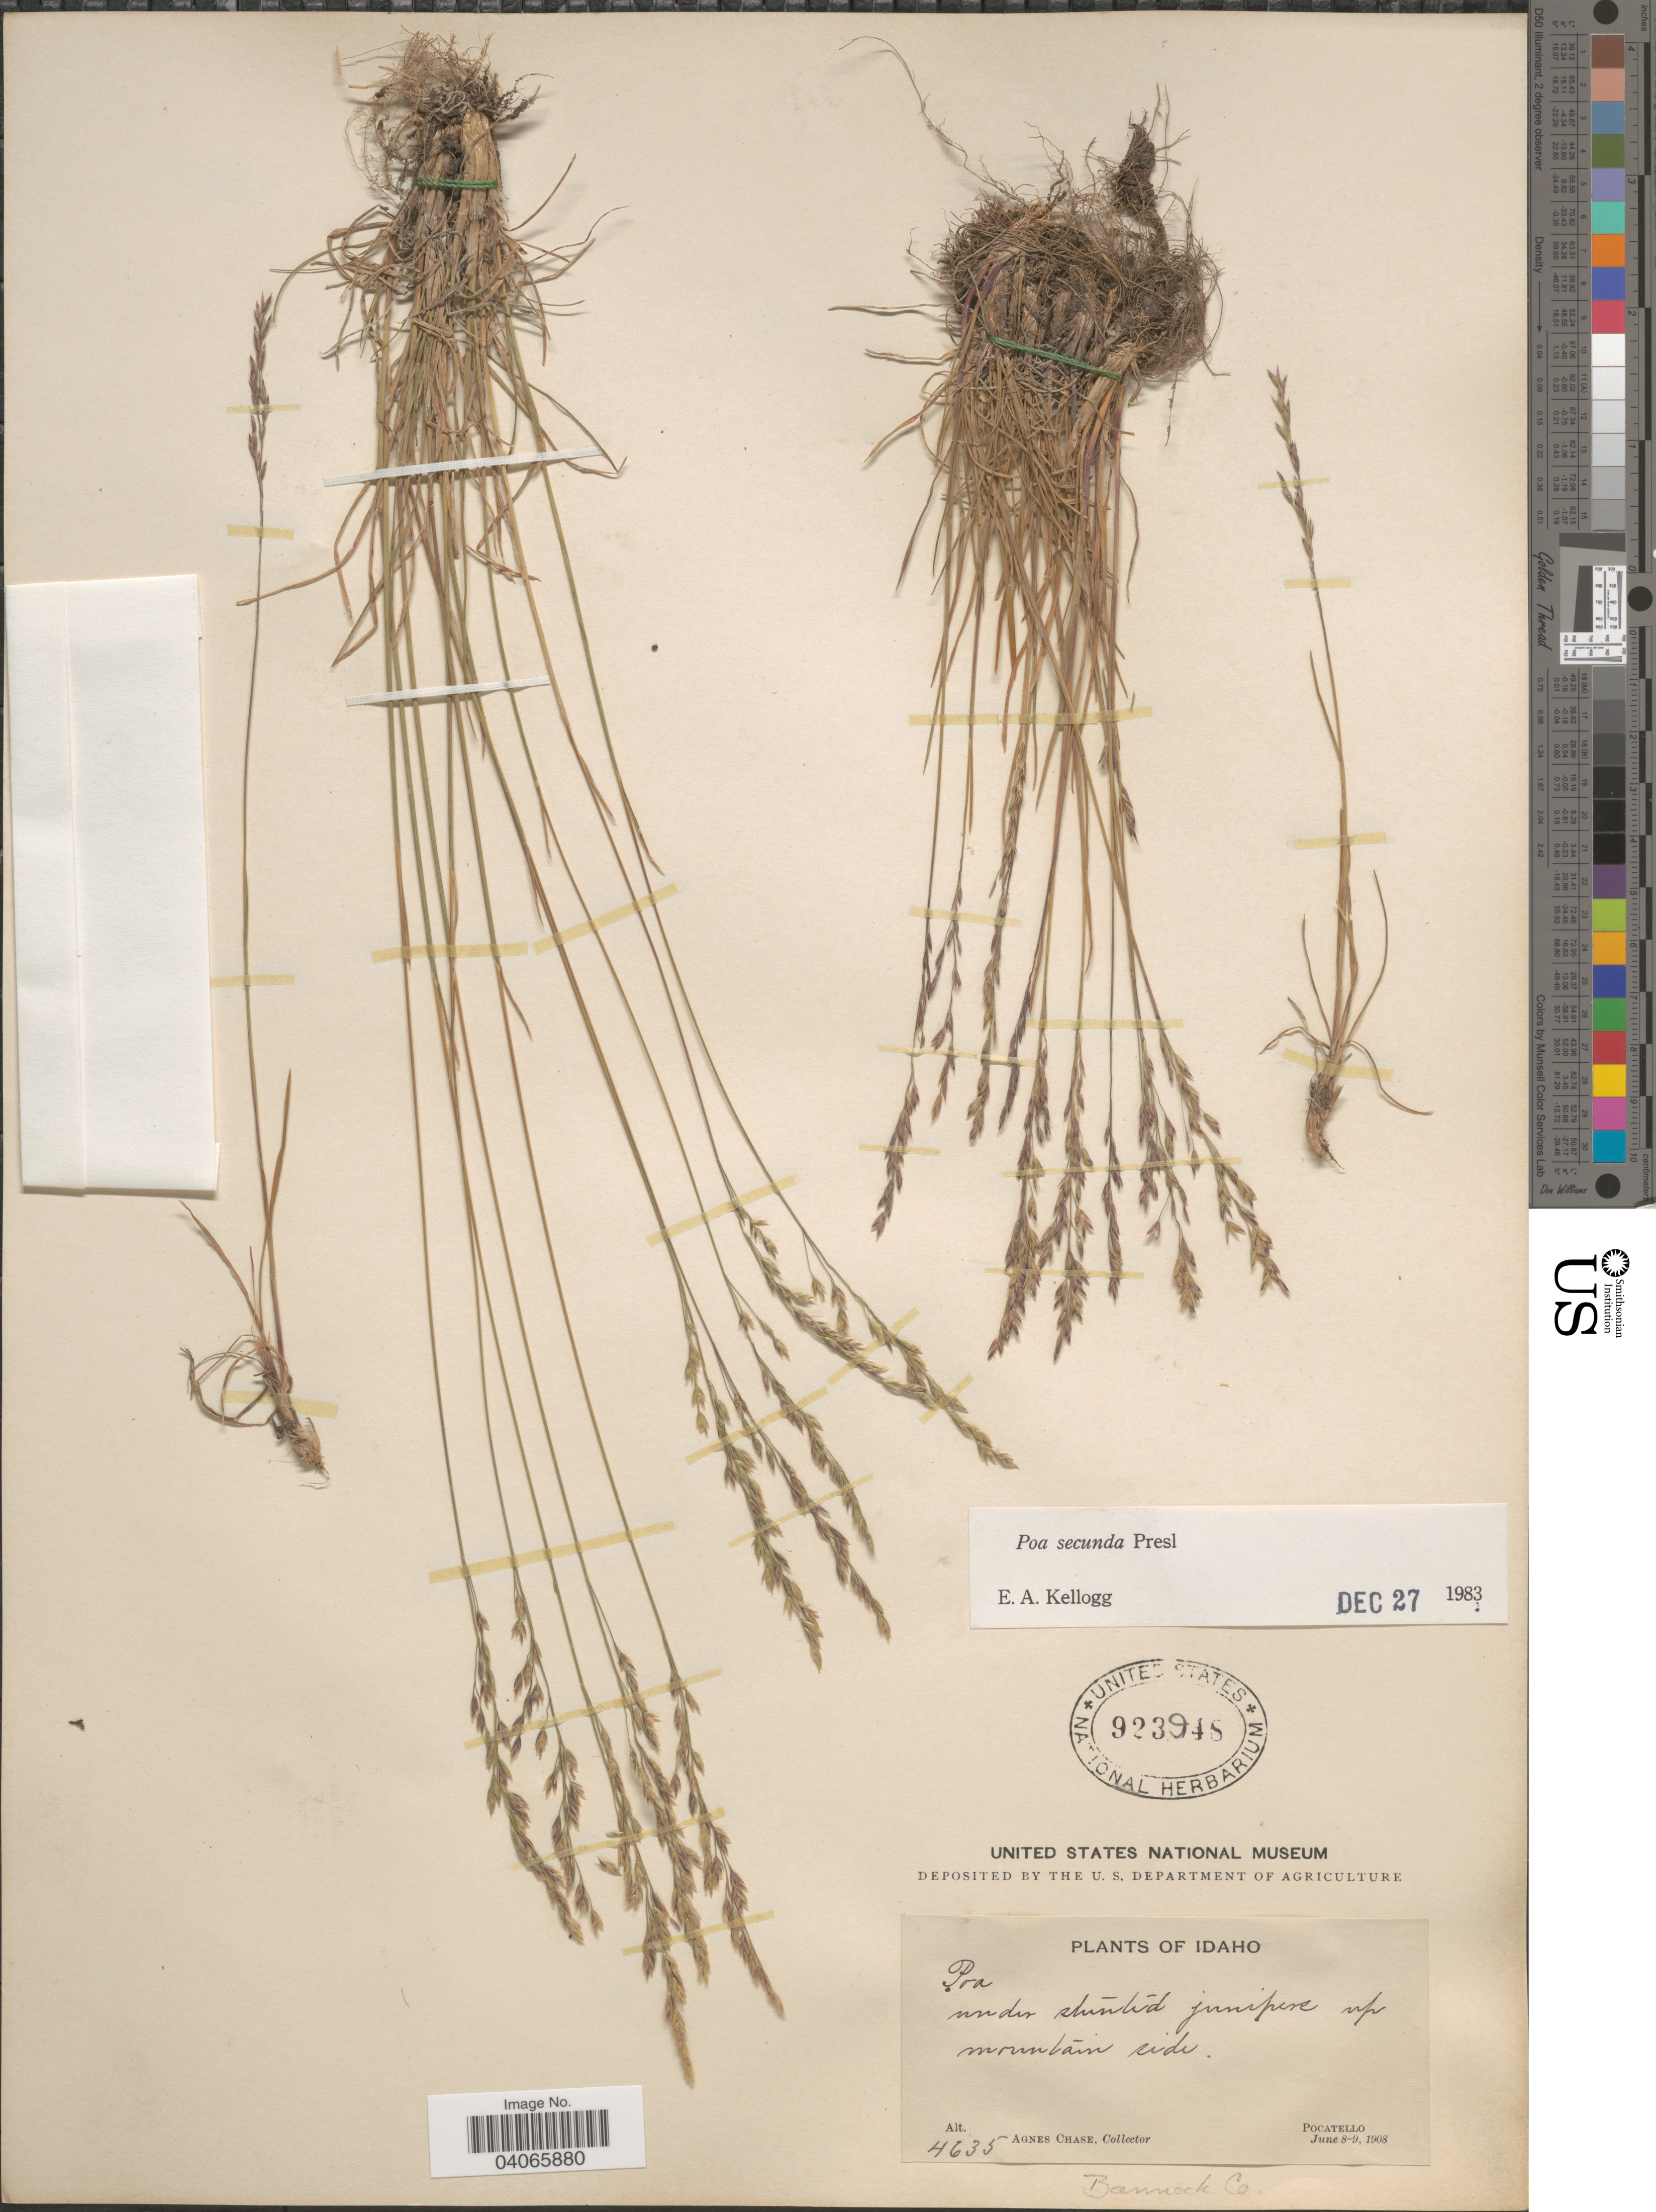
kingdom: Plantae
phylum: Tracheophyta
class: Liliopsida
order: Poales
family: Poaceae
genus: Poa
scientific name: Poa secunda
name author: J. Presl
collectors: A. Chase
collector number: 4635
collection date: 1908-06-08/1908-06-09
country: United States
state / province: Idaho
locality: Pocatello. Bannock Co.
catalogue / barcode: US 923948